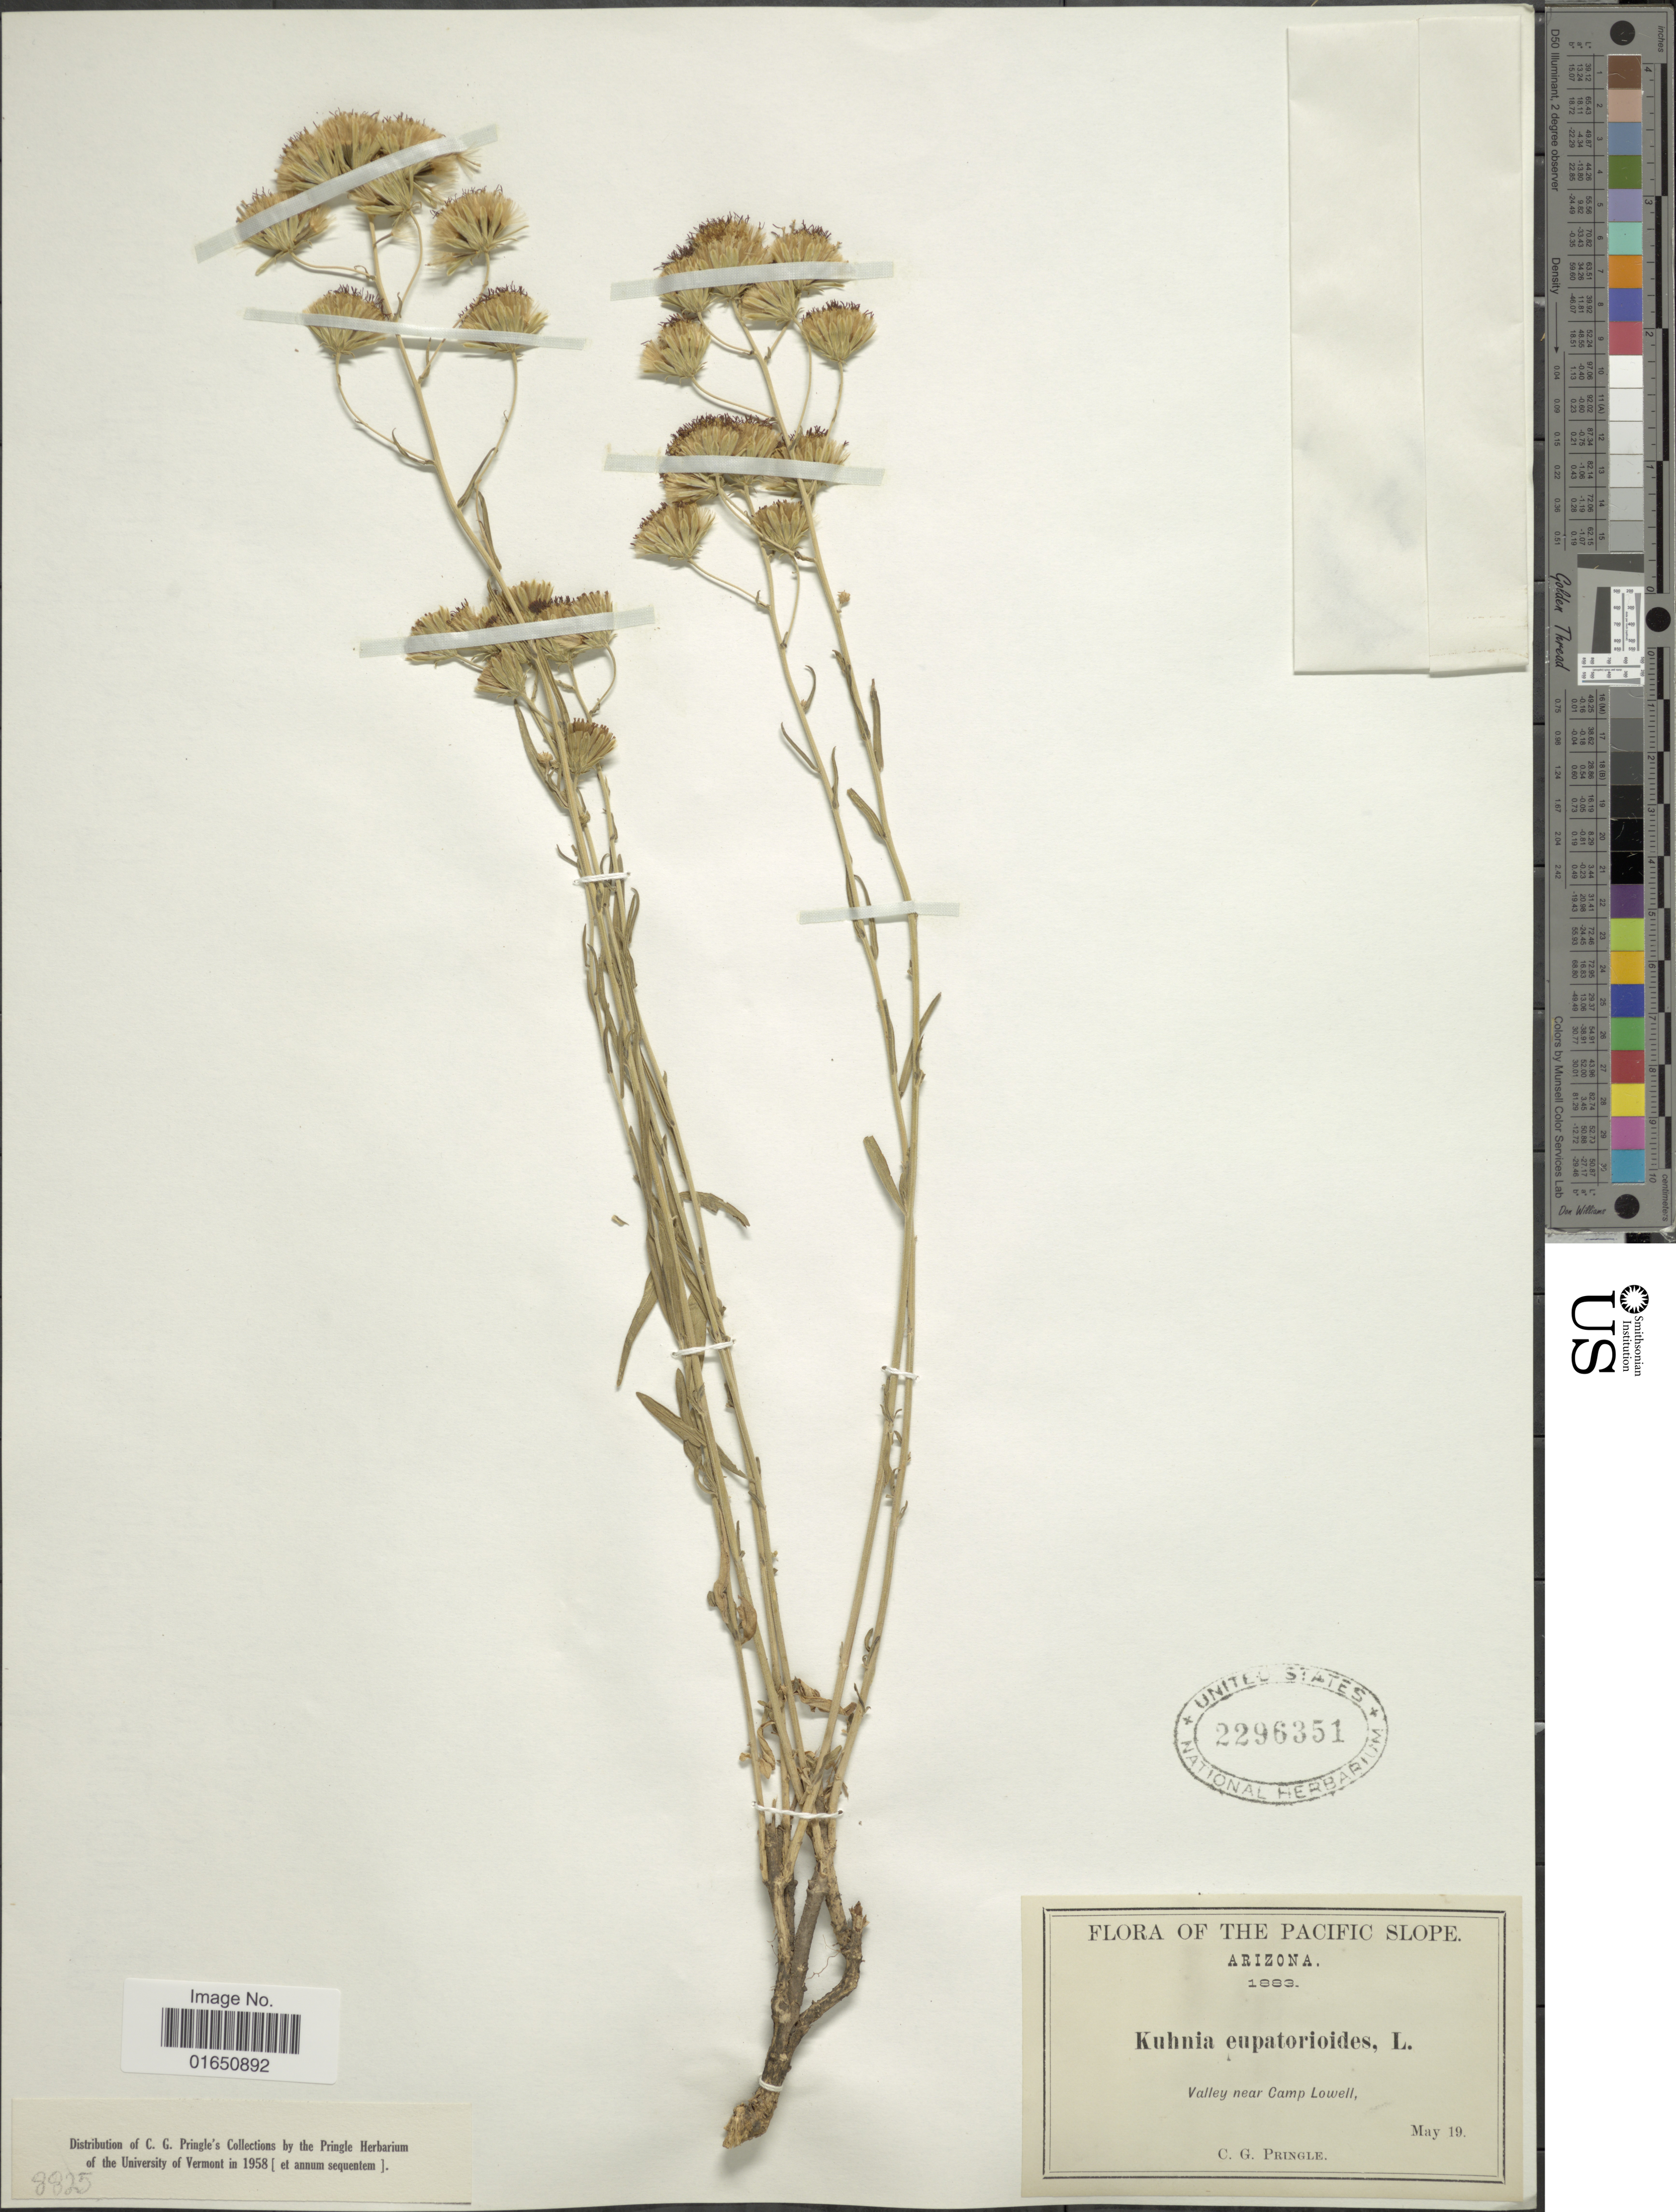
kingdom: Plantae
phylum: Tracheophyta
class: Magnoliopsida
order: Asterales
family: Asteraceae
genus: Brickellia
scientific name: Brickellia eupatorioides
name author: (L.) Shinners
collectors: C. G. Pringle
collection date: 1883-05-19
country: United States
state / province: Arizona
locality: The Pacific Slope. Valley near Camp Lowell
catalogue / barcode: US 2296351